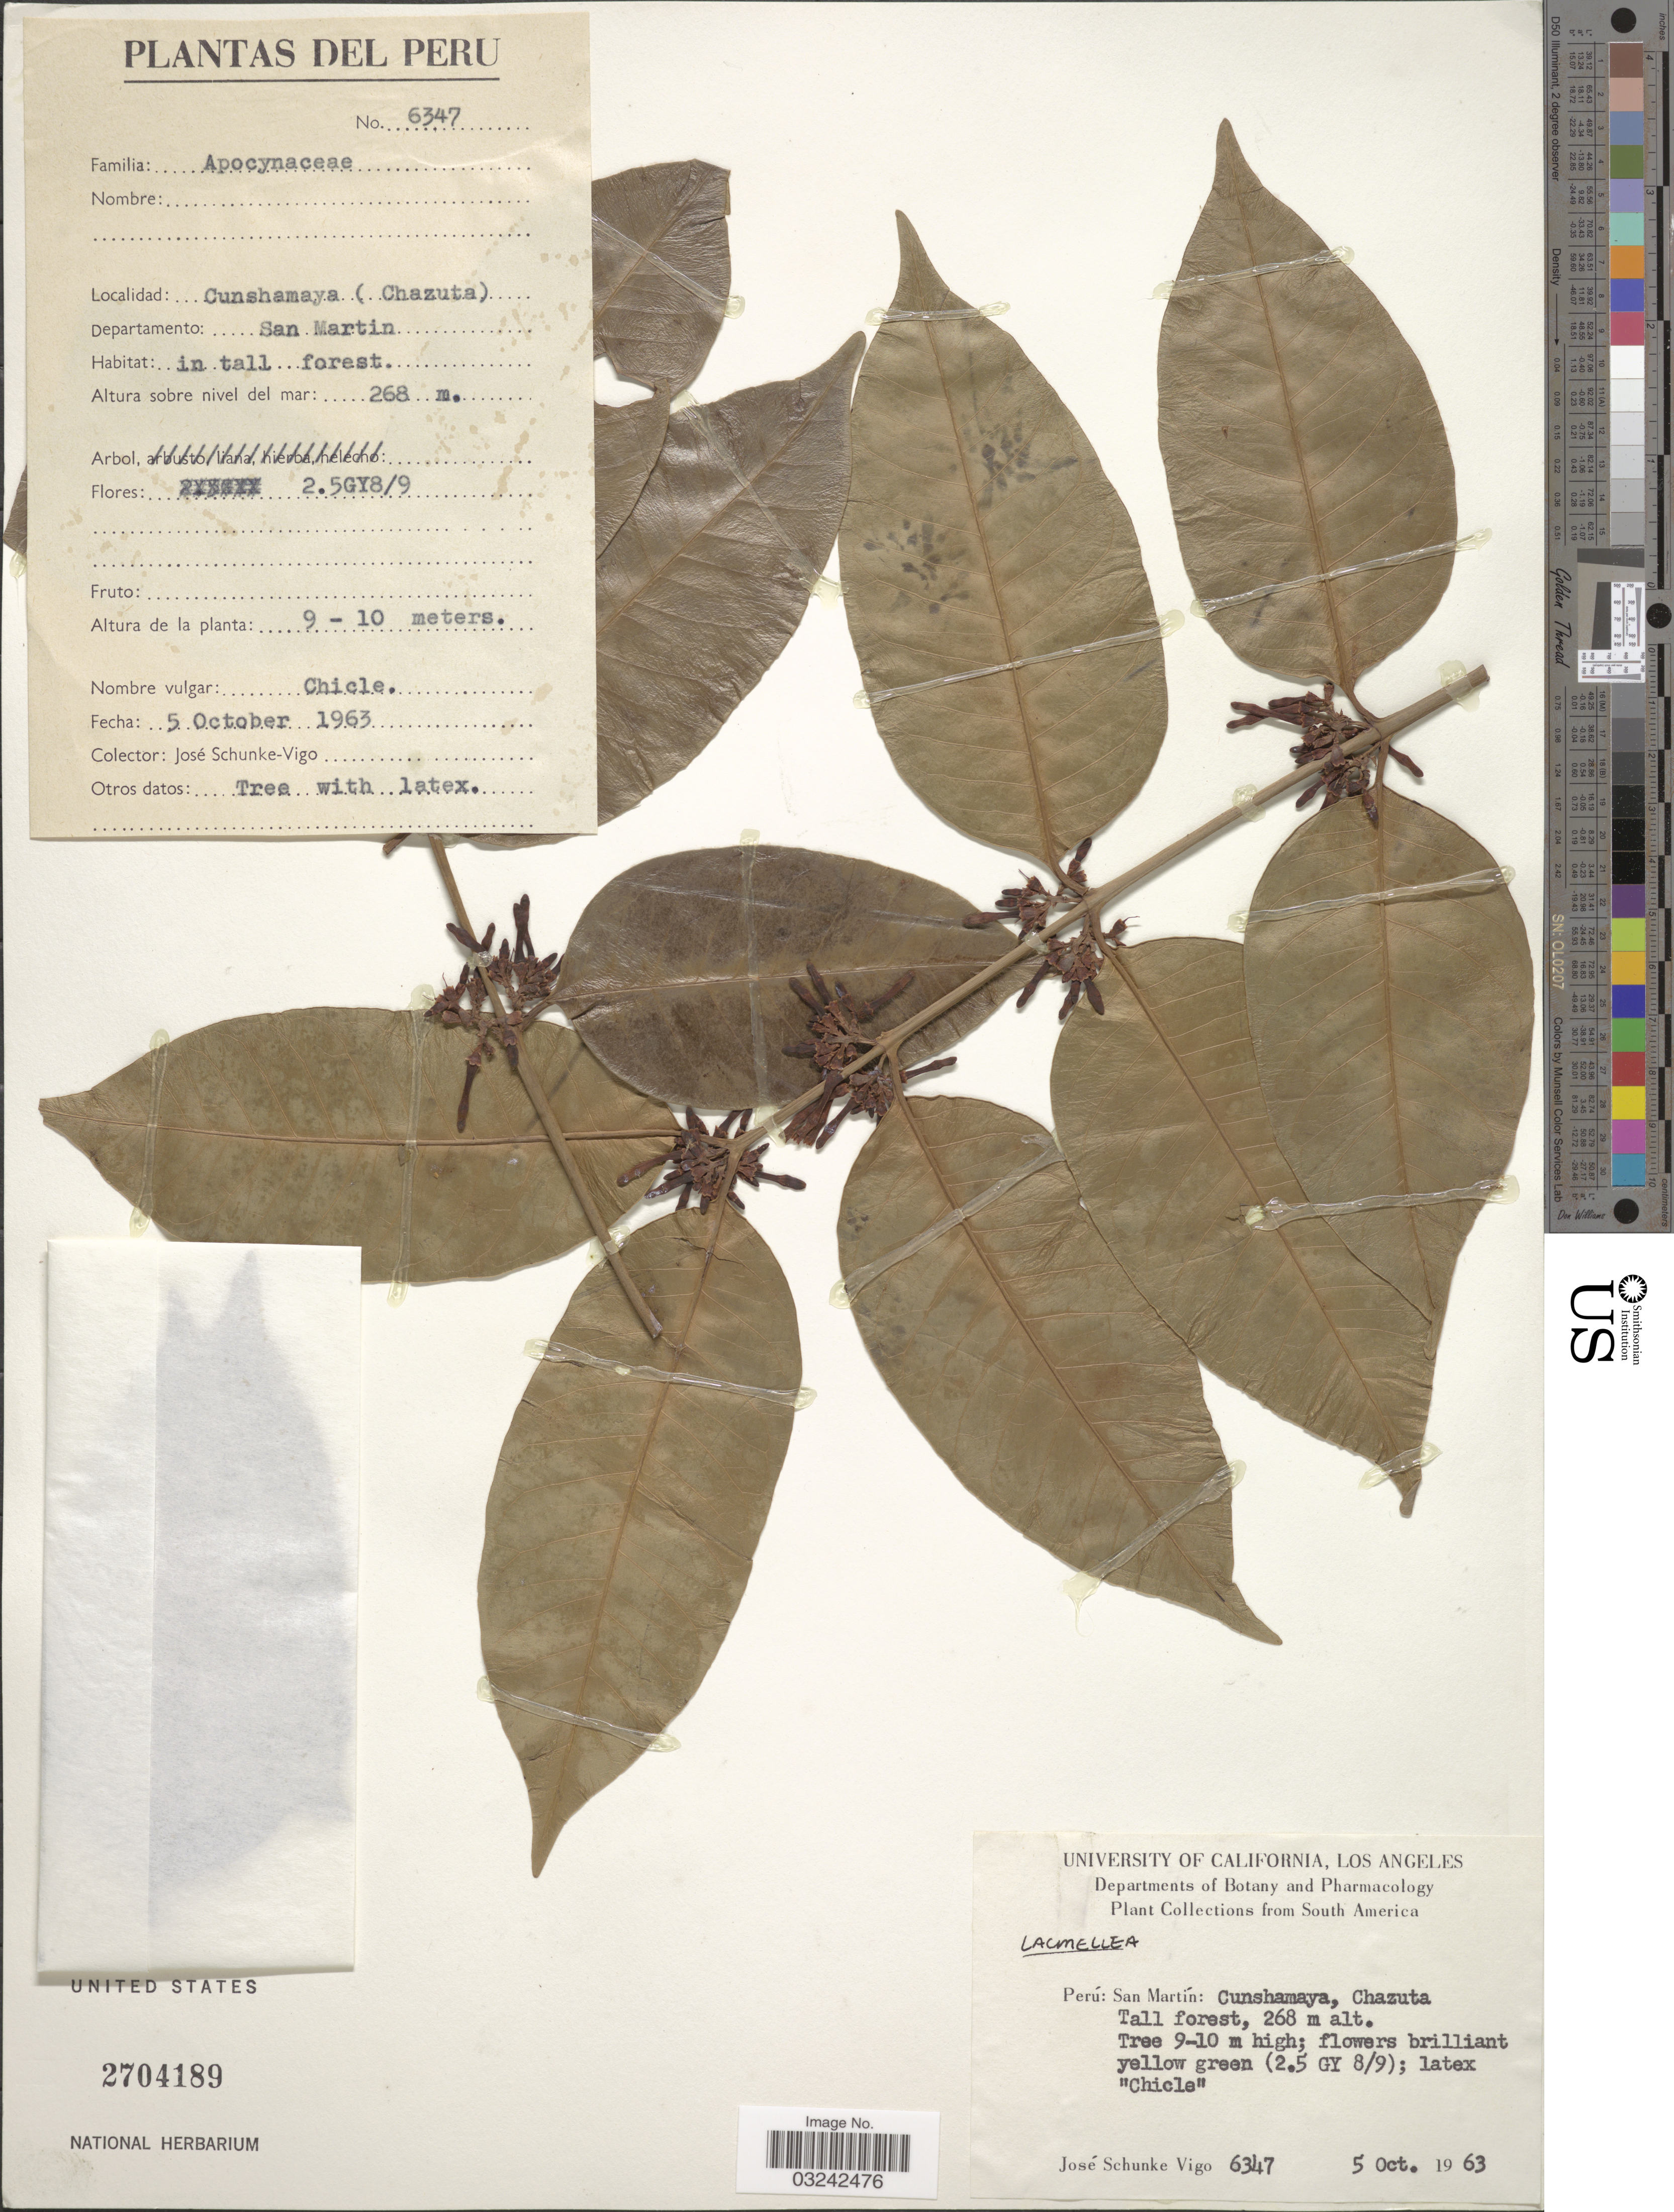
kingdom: Plantae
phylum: Tracheophyta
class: Magnoliopsida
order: Gentianales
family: Apocynaceae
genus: Lacmellea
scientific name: Lacmellea sp.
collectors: J. Schunke Vigo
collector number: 6347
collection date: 1963-10-05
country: Peru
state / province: San Martín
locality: Cunshamaya, Chazuta. Departamento: San Martin.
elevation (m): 268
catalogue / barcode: US 2704189